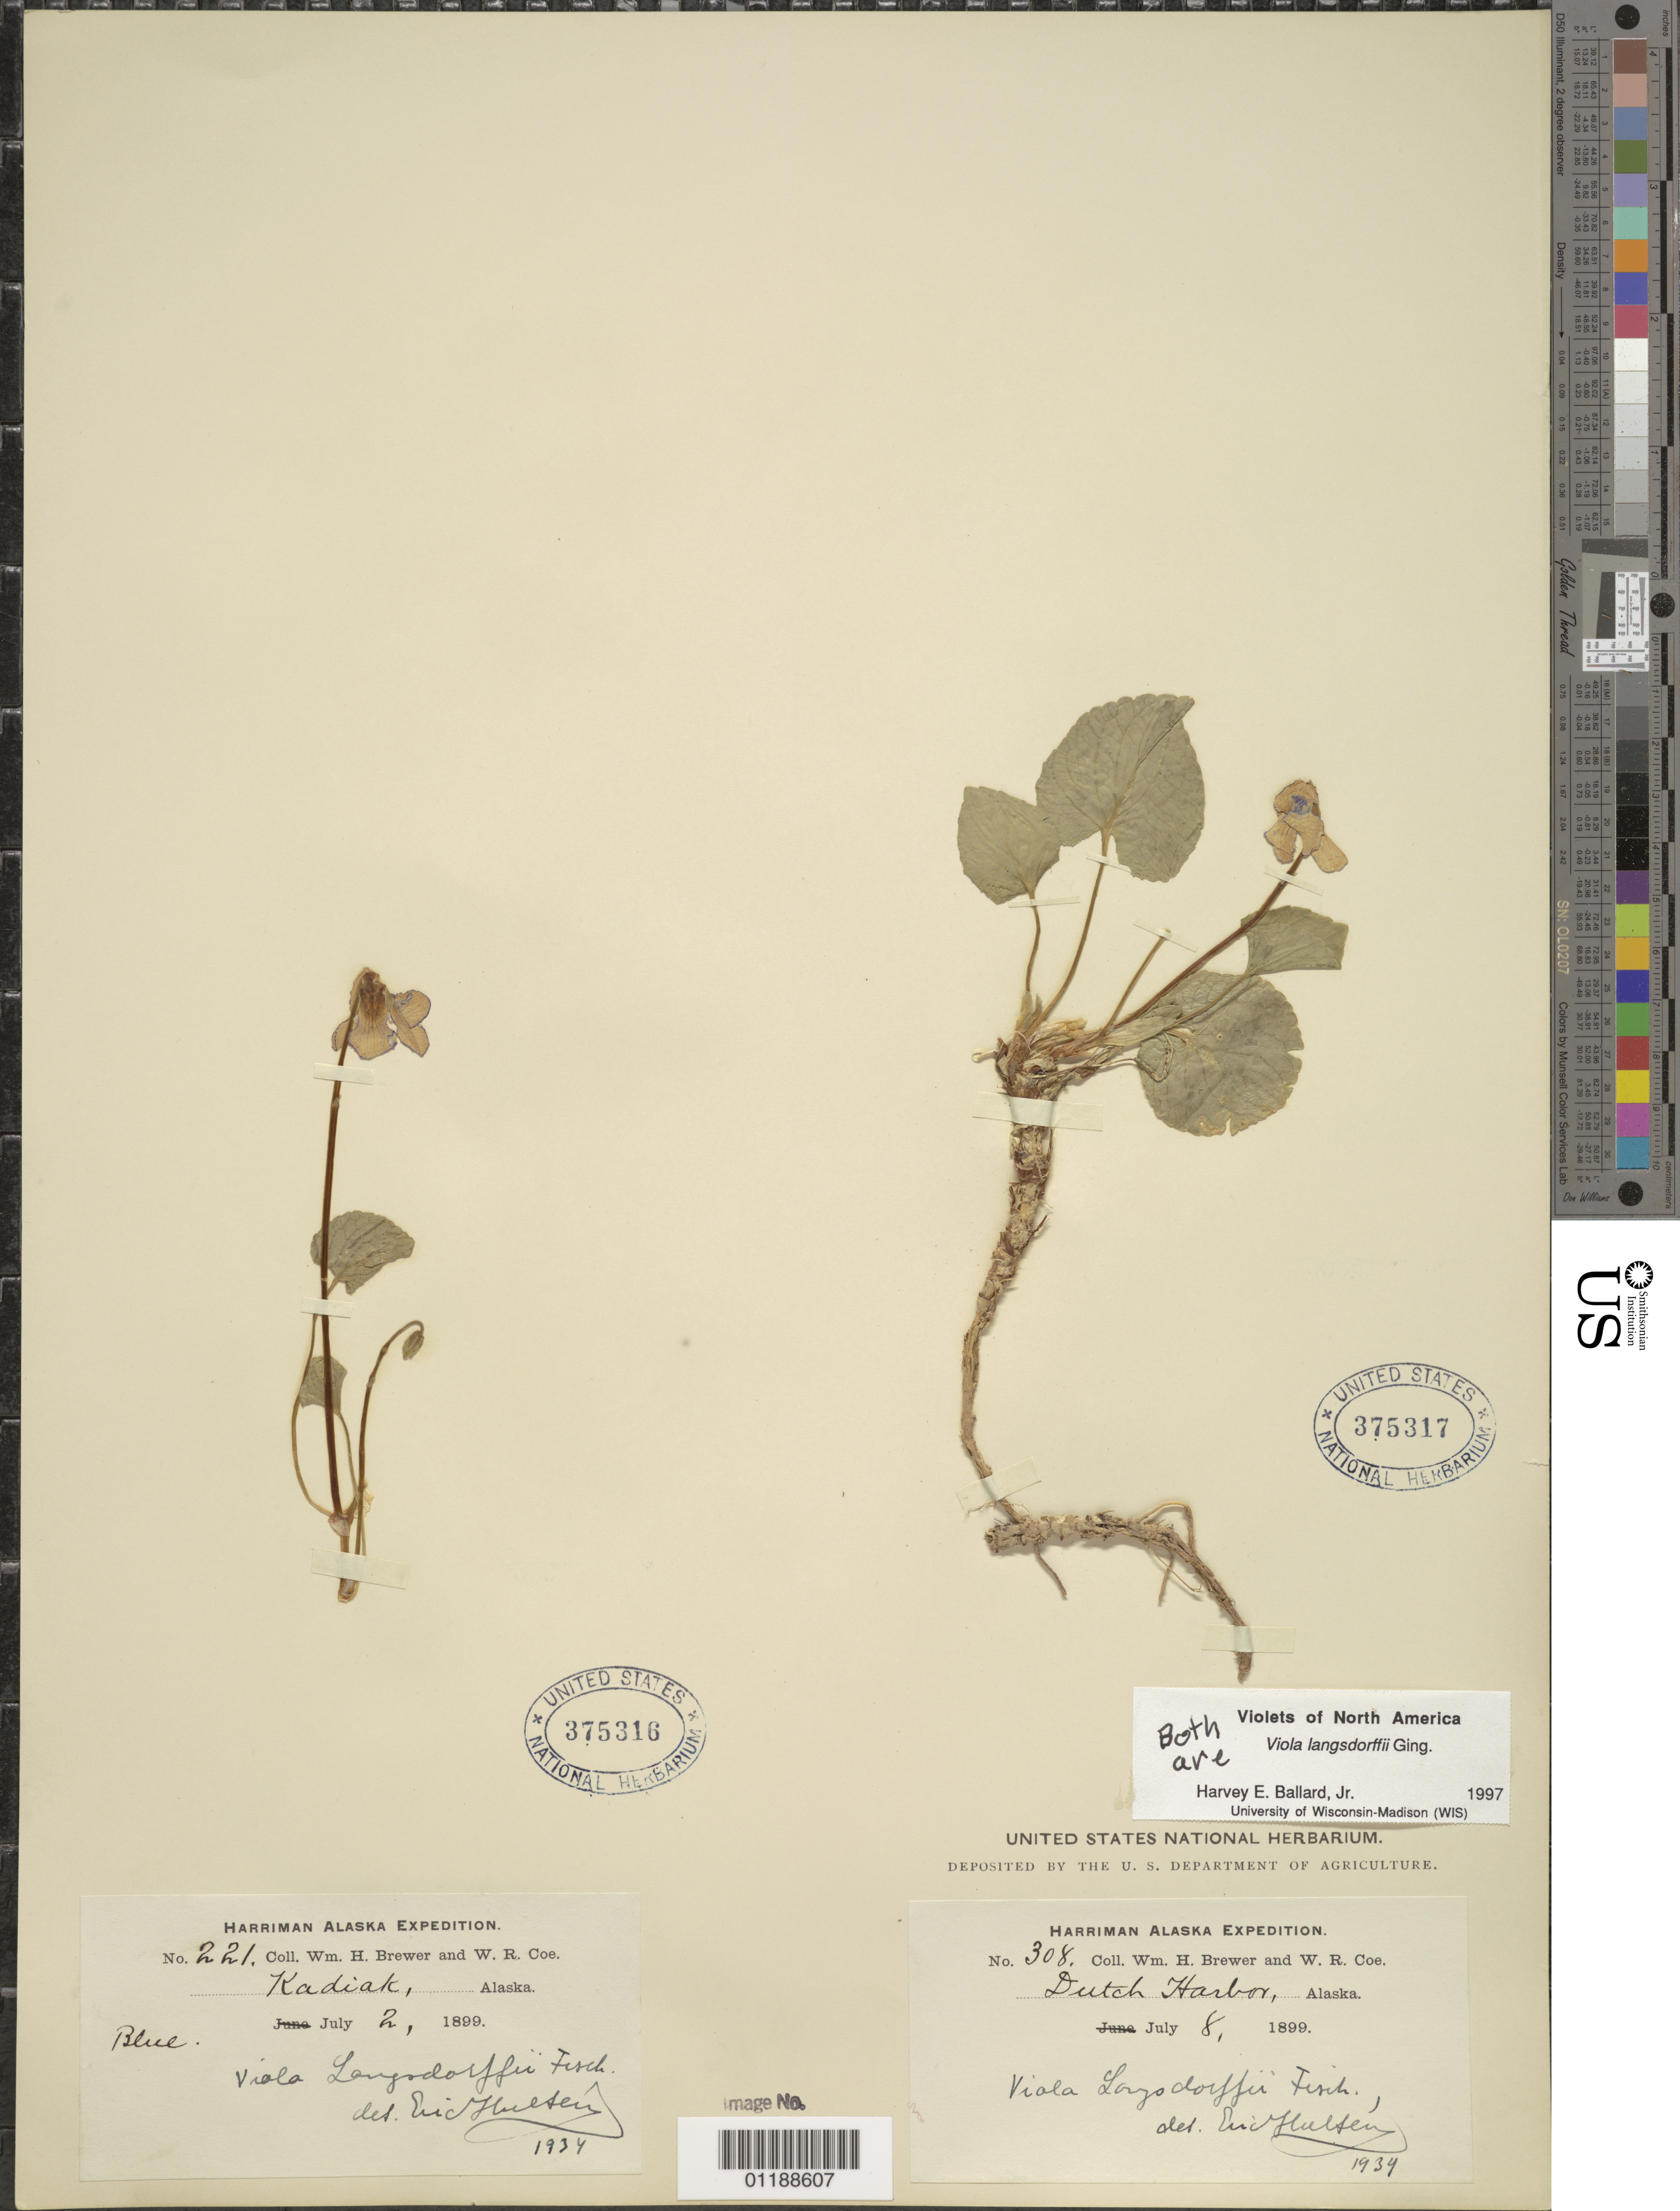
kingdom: Plantae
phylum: Tracheophyta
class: Magnoliopsida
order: Malpighiales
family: Violaceae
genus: Viola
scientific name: Viola langsdorffii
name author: Fisch. ex Ging.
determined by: Ballard, Harvey E.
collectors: W. H. Brewer & W. Coe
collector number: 308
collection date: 1899-07-08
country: United States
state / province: Alaska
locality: Dutch Harbor.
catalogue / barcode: US 375317